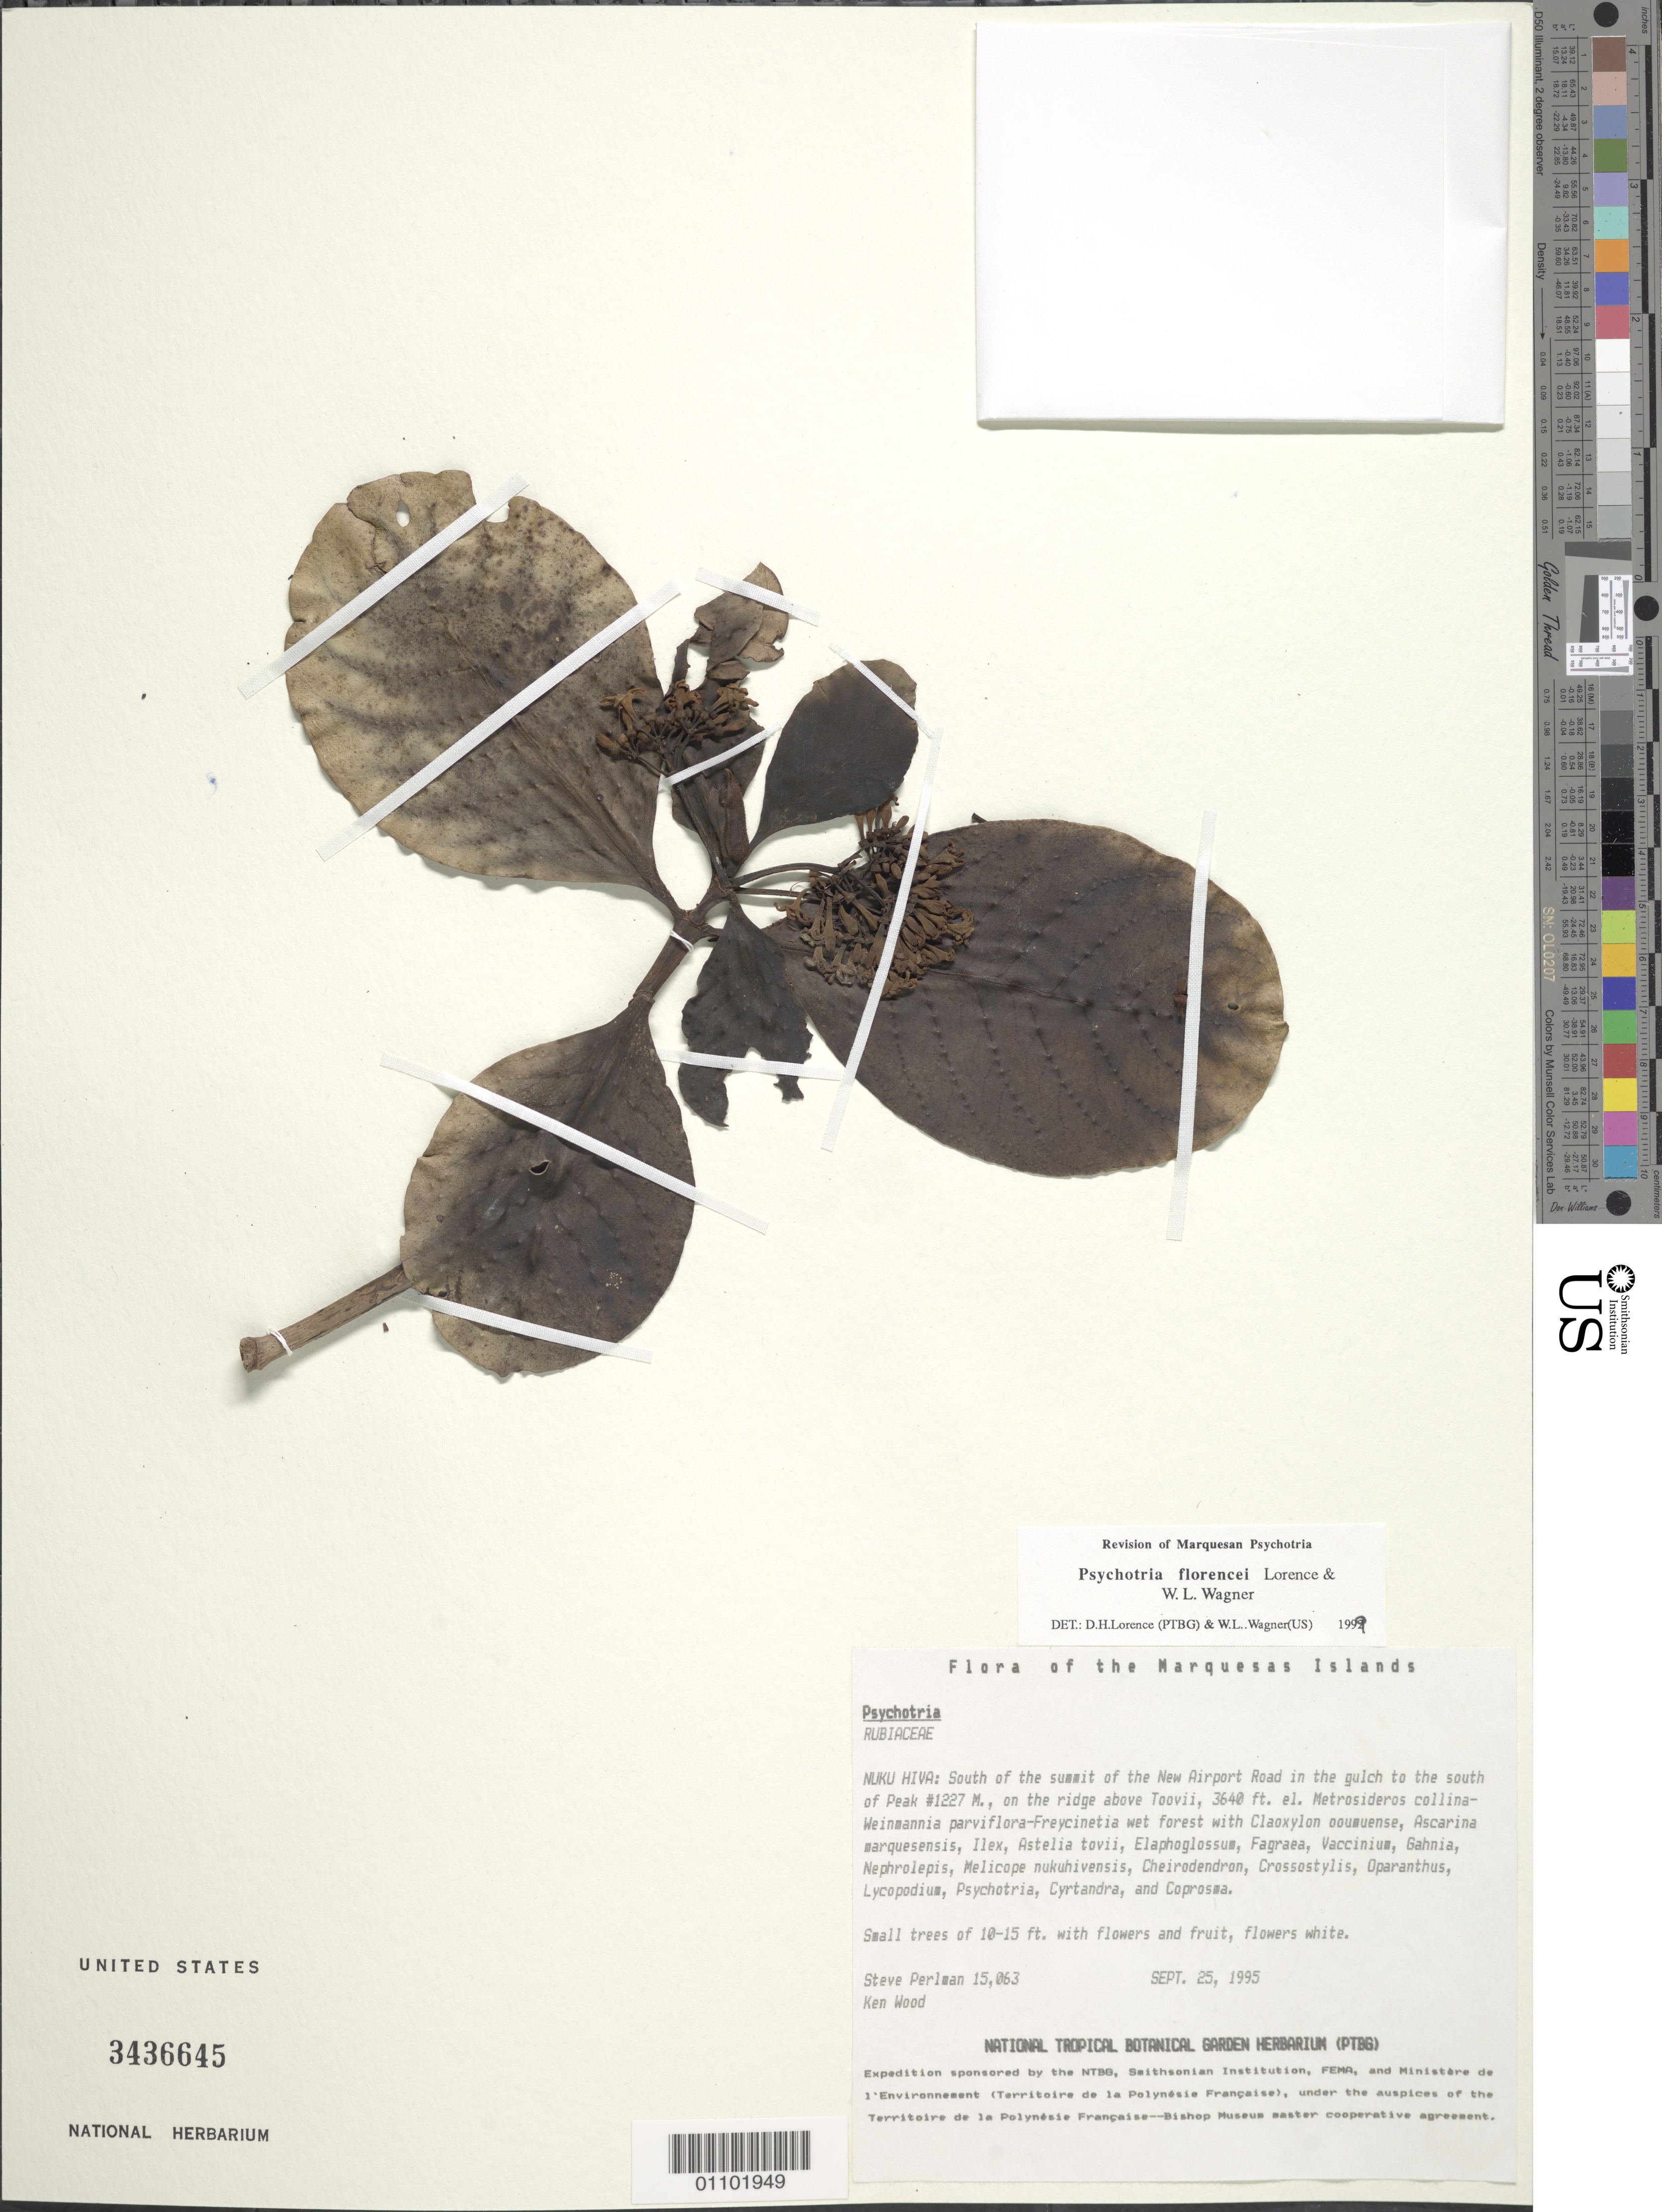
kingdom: Plantae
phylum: Tracheophyta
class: Magnoliopsida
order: Gentianales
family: Rubiaceae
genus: Psychotria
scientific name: Psychotria florencei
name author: Lorence & W.L. Wagner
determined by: Lorence, David H.; Wagner, W. H.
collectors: S. P. Perlman & K. R. Wood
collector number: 15063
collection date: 1995-09-25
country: French Polynesia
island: Nuku Hiva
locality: S of summit of New Airport Road, in gulch to S of Peak #1227 M., on ridge above Toovii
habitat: In Metrosideros collina - Weinmannia parviflora - Freycinetia wet forest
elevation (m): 1055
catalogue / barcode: US 3436645